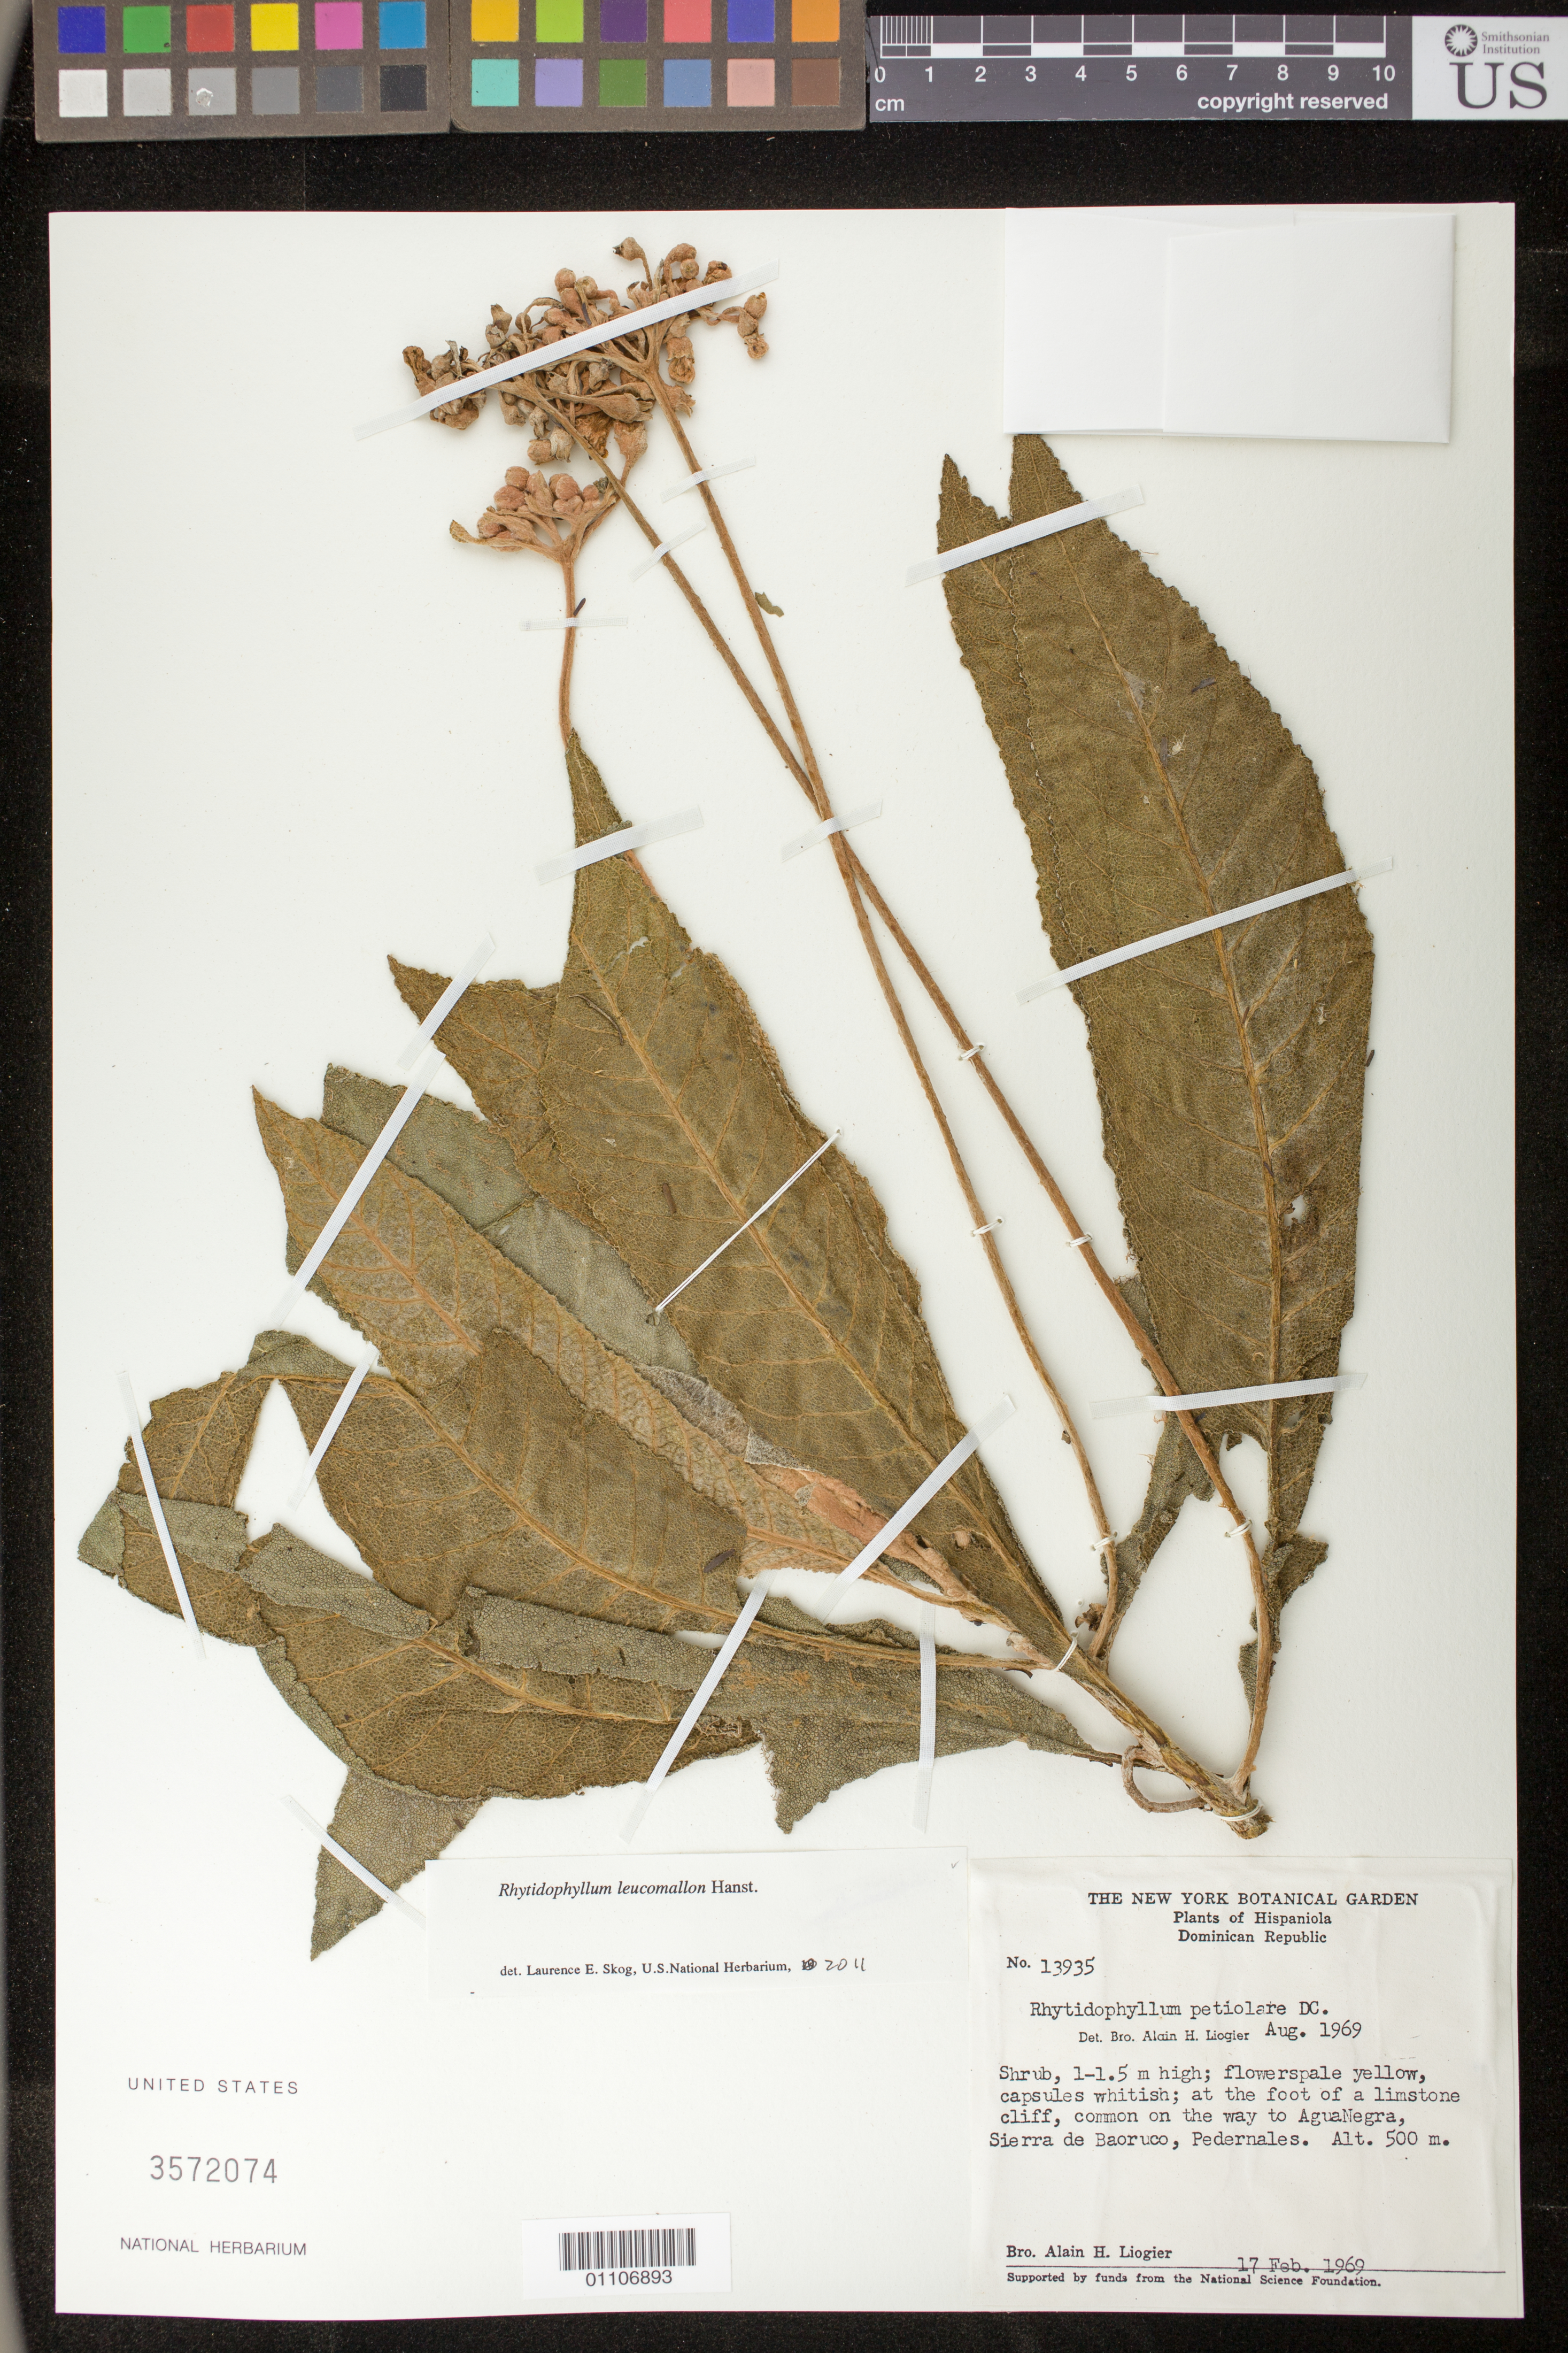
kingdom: Plantae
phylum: Tracheophyta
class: Magnoliopsida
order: Lamiales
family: Gesneriaceae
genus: Rhytidophyllum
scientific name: Rhytidophyllum leucomallon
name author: Hanst.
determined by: Skog, Laurence E.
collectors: A. H. Liogier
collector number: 13935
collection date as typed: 17 Feb 1969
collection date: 1969-02-17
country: Dominican Republic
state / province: Pedernales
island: Hispaniola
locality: Sierra del Baoruco, Agua Negra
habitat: at the foot of a limestone cliff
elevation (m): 500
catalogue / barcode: US 3572074